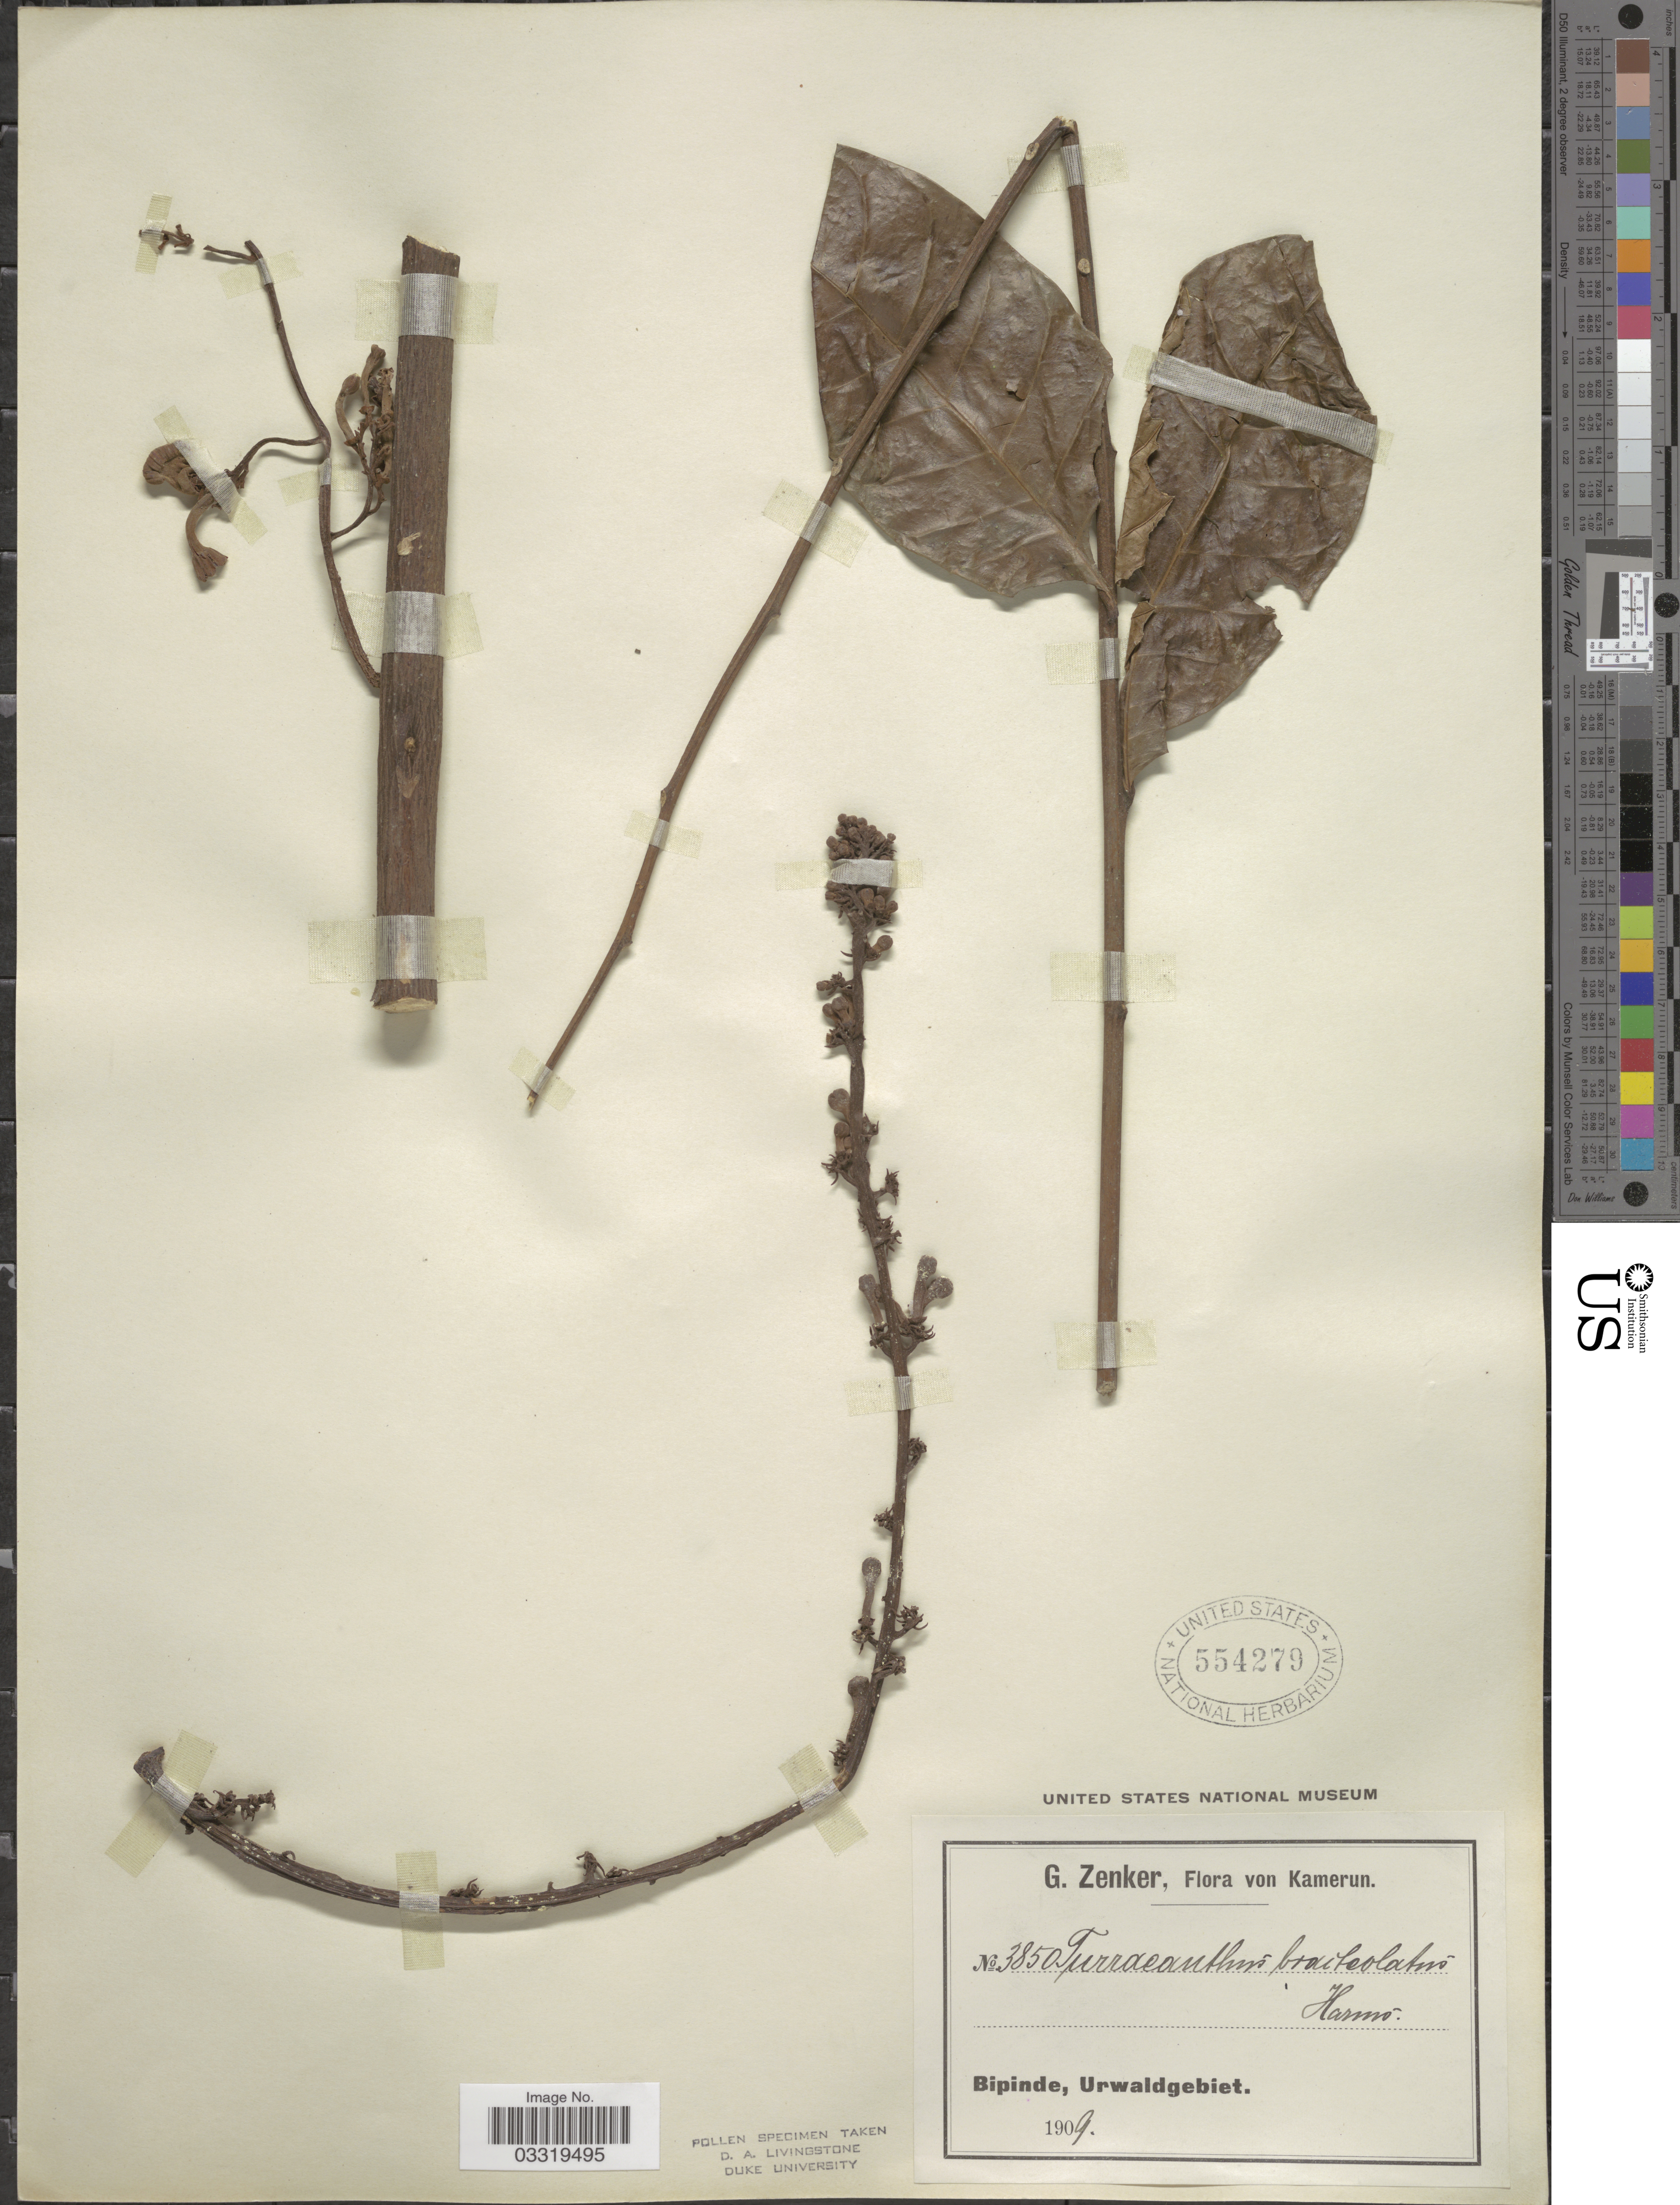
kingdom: Plantae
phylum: Tracheophyta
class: Magnoliopsida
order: Sapindales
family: Meliaceae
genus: Turraeanthus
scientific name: Turraeanthus bracteolatus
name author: Harms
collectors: G. A. Zenker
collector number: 3850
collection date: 1909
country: Cameroon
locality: Kamerun, Bipinde, Urwaldgebiet.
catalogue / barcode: US 554279